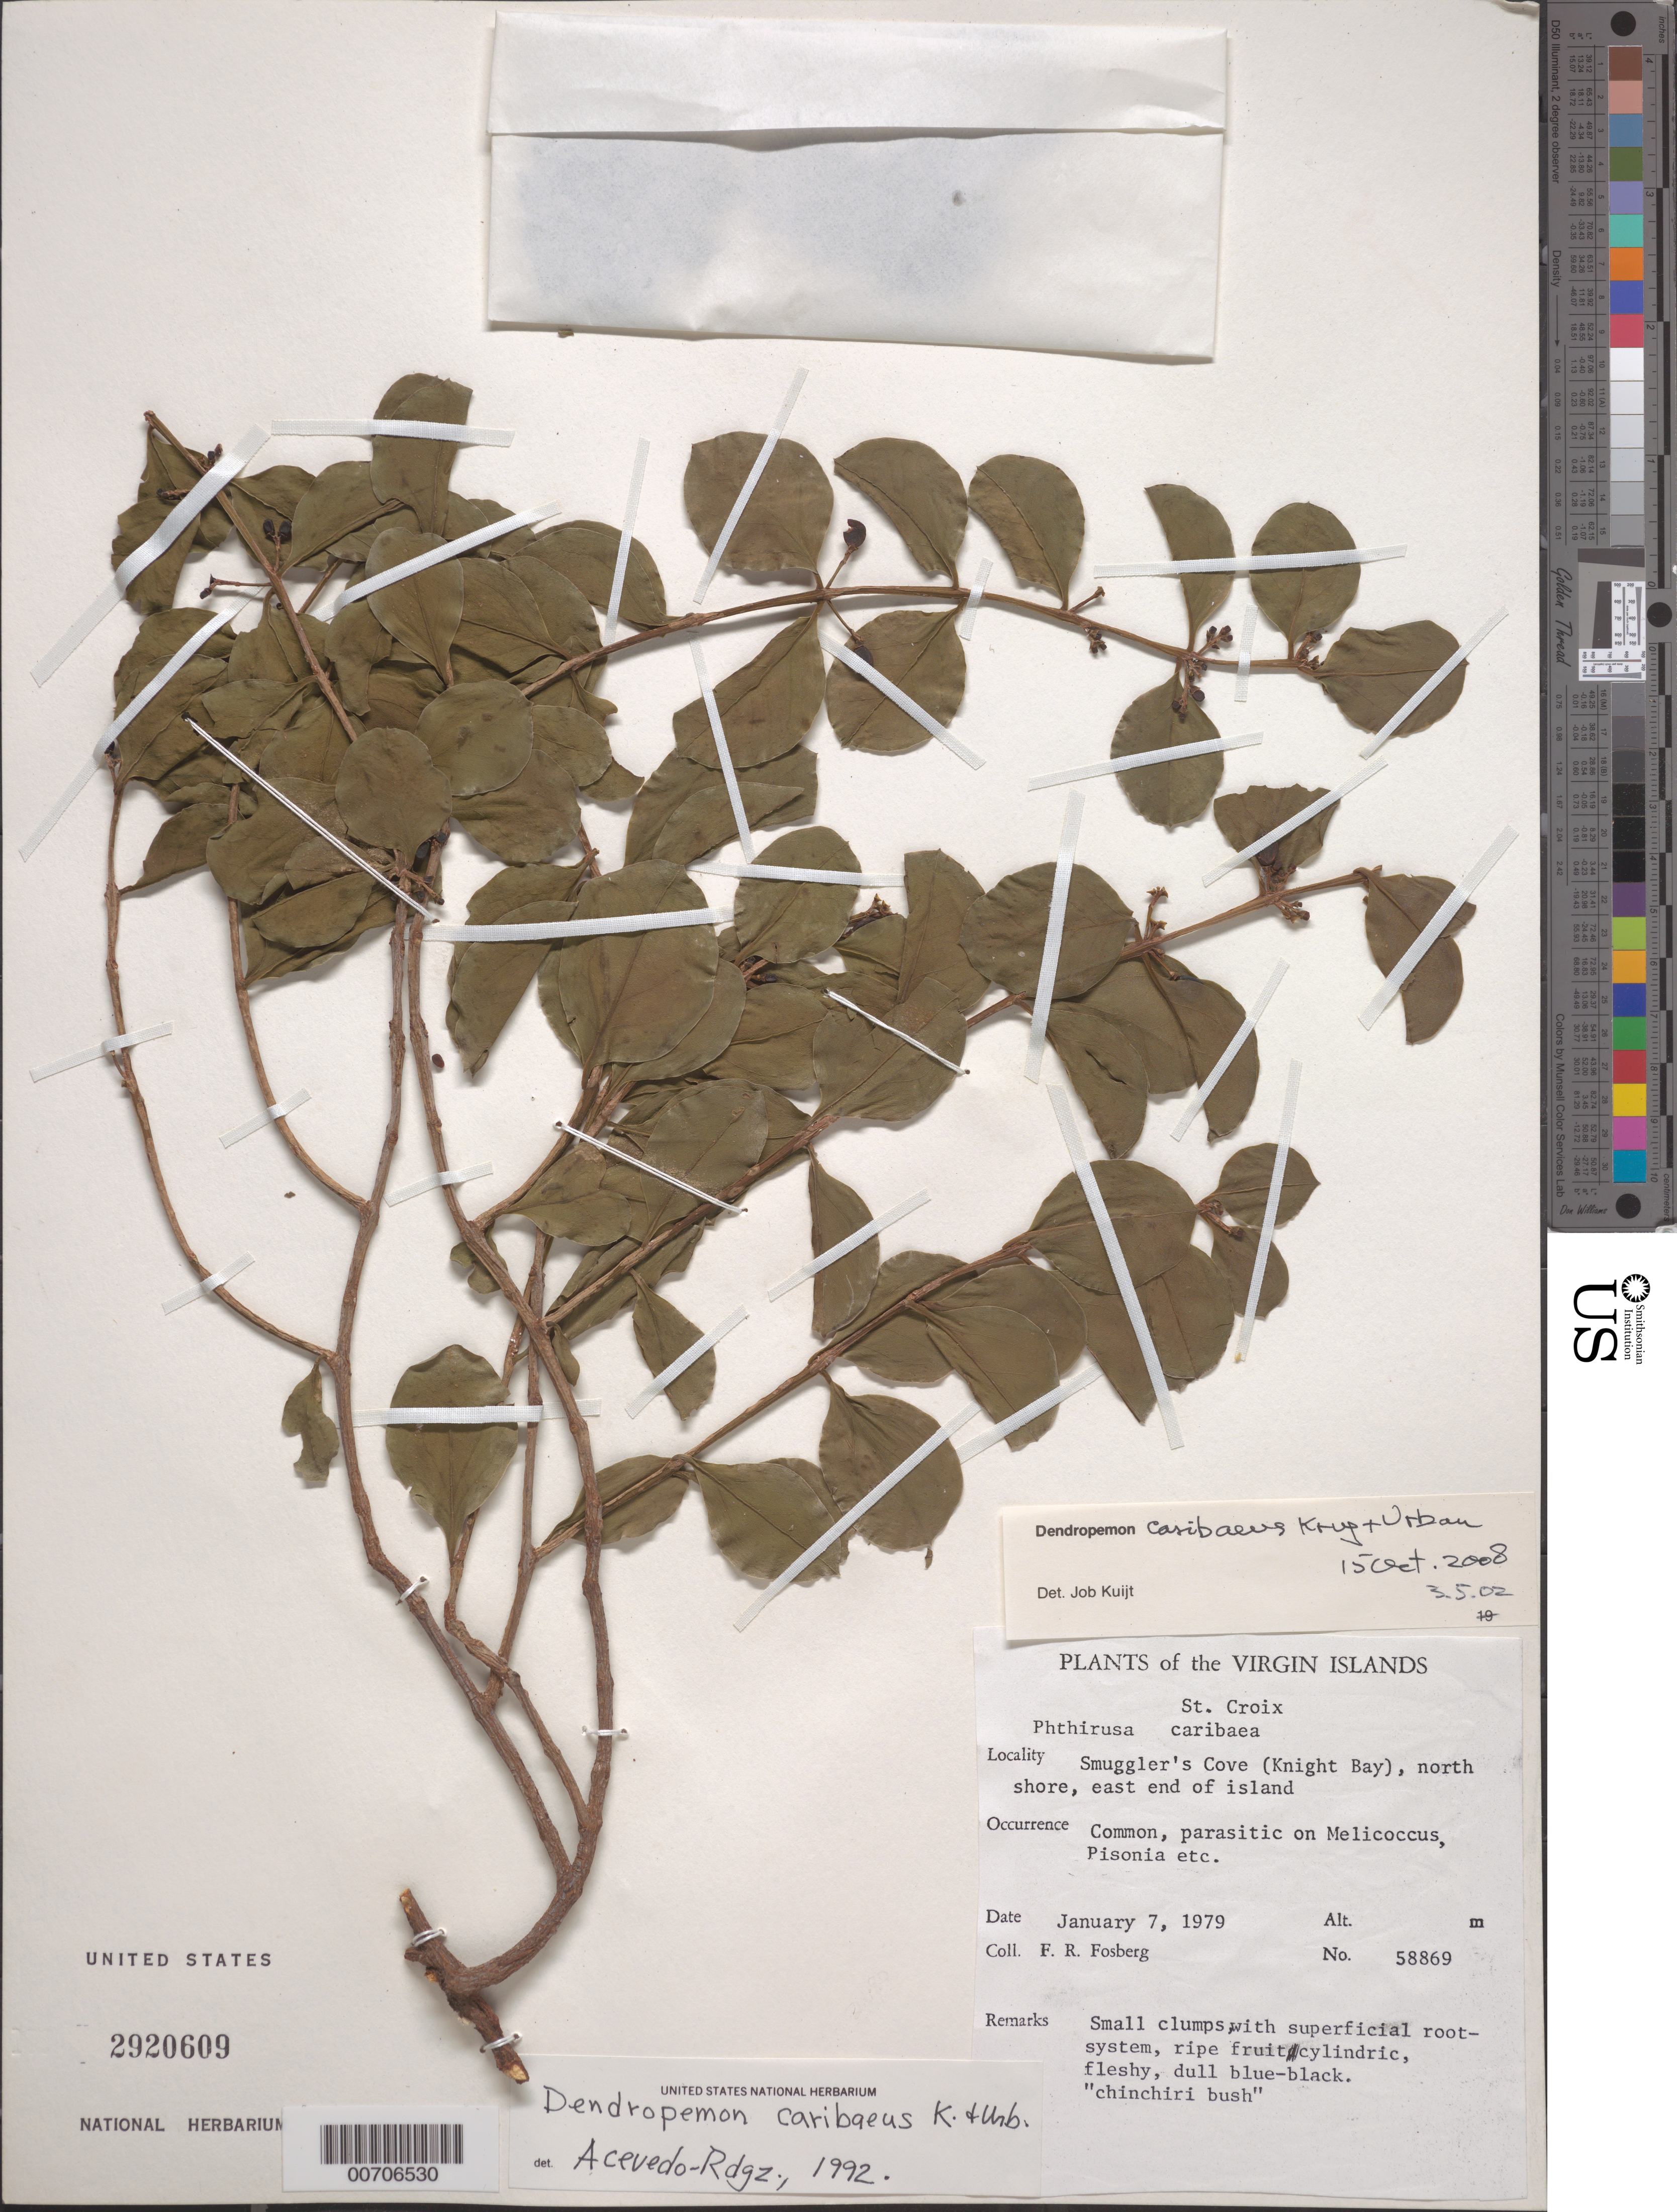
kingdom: Plantae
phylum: Tracheophyta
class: Magnoliopsida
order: Santalales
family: Loranthaceae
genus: Dendropemon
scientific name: Dendropemon caribaeus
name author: Krug & Urb.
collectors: F. R. Fosberg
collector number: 58869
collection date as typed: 07 Jan 1979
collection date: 1979-01-07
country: U.S. Virgin Islands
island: St. Croix Island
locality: Smuggler's Cove (Knight Bay), N shore, E end of I.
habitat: On Melicoccus, Pisonia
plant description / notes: Common name: "chinchiri bush"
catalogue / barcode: US 2920609